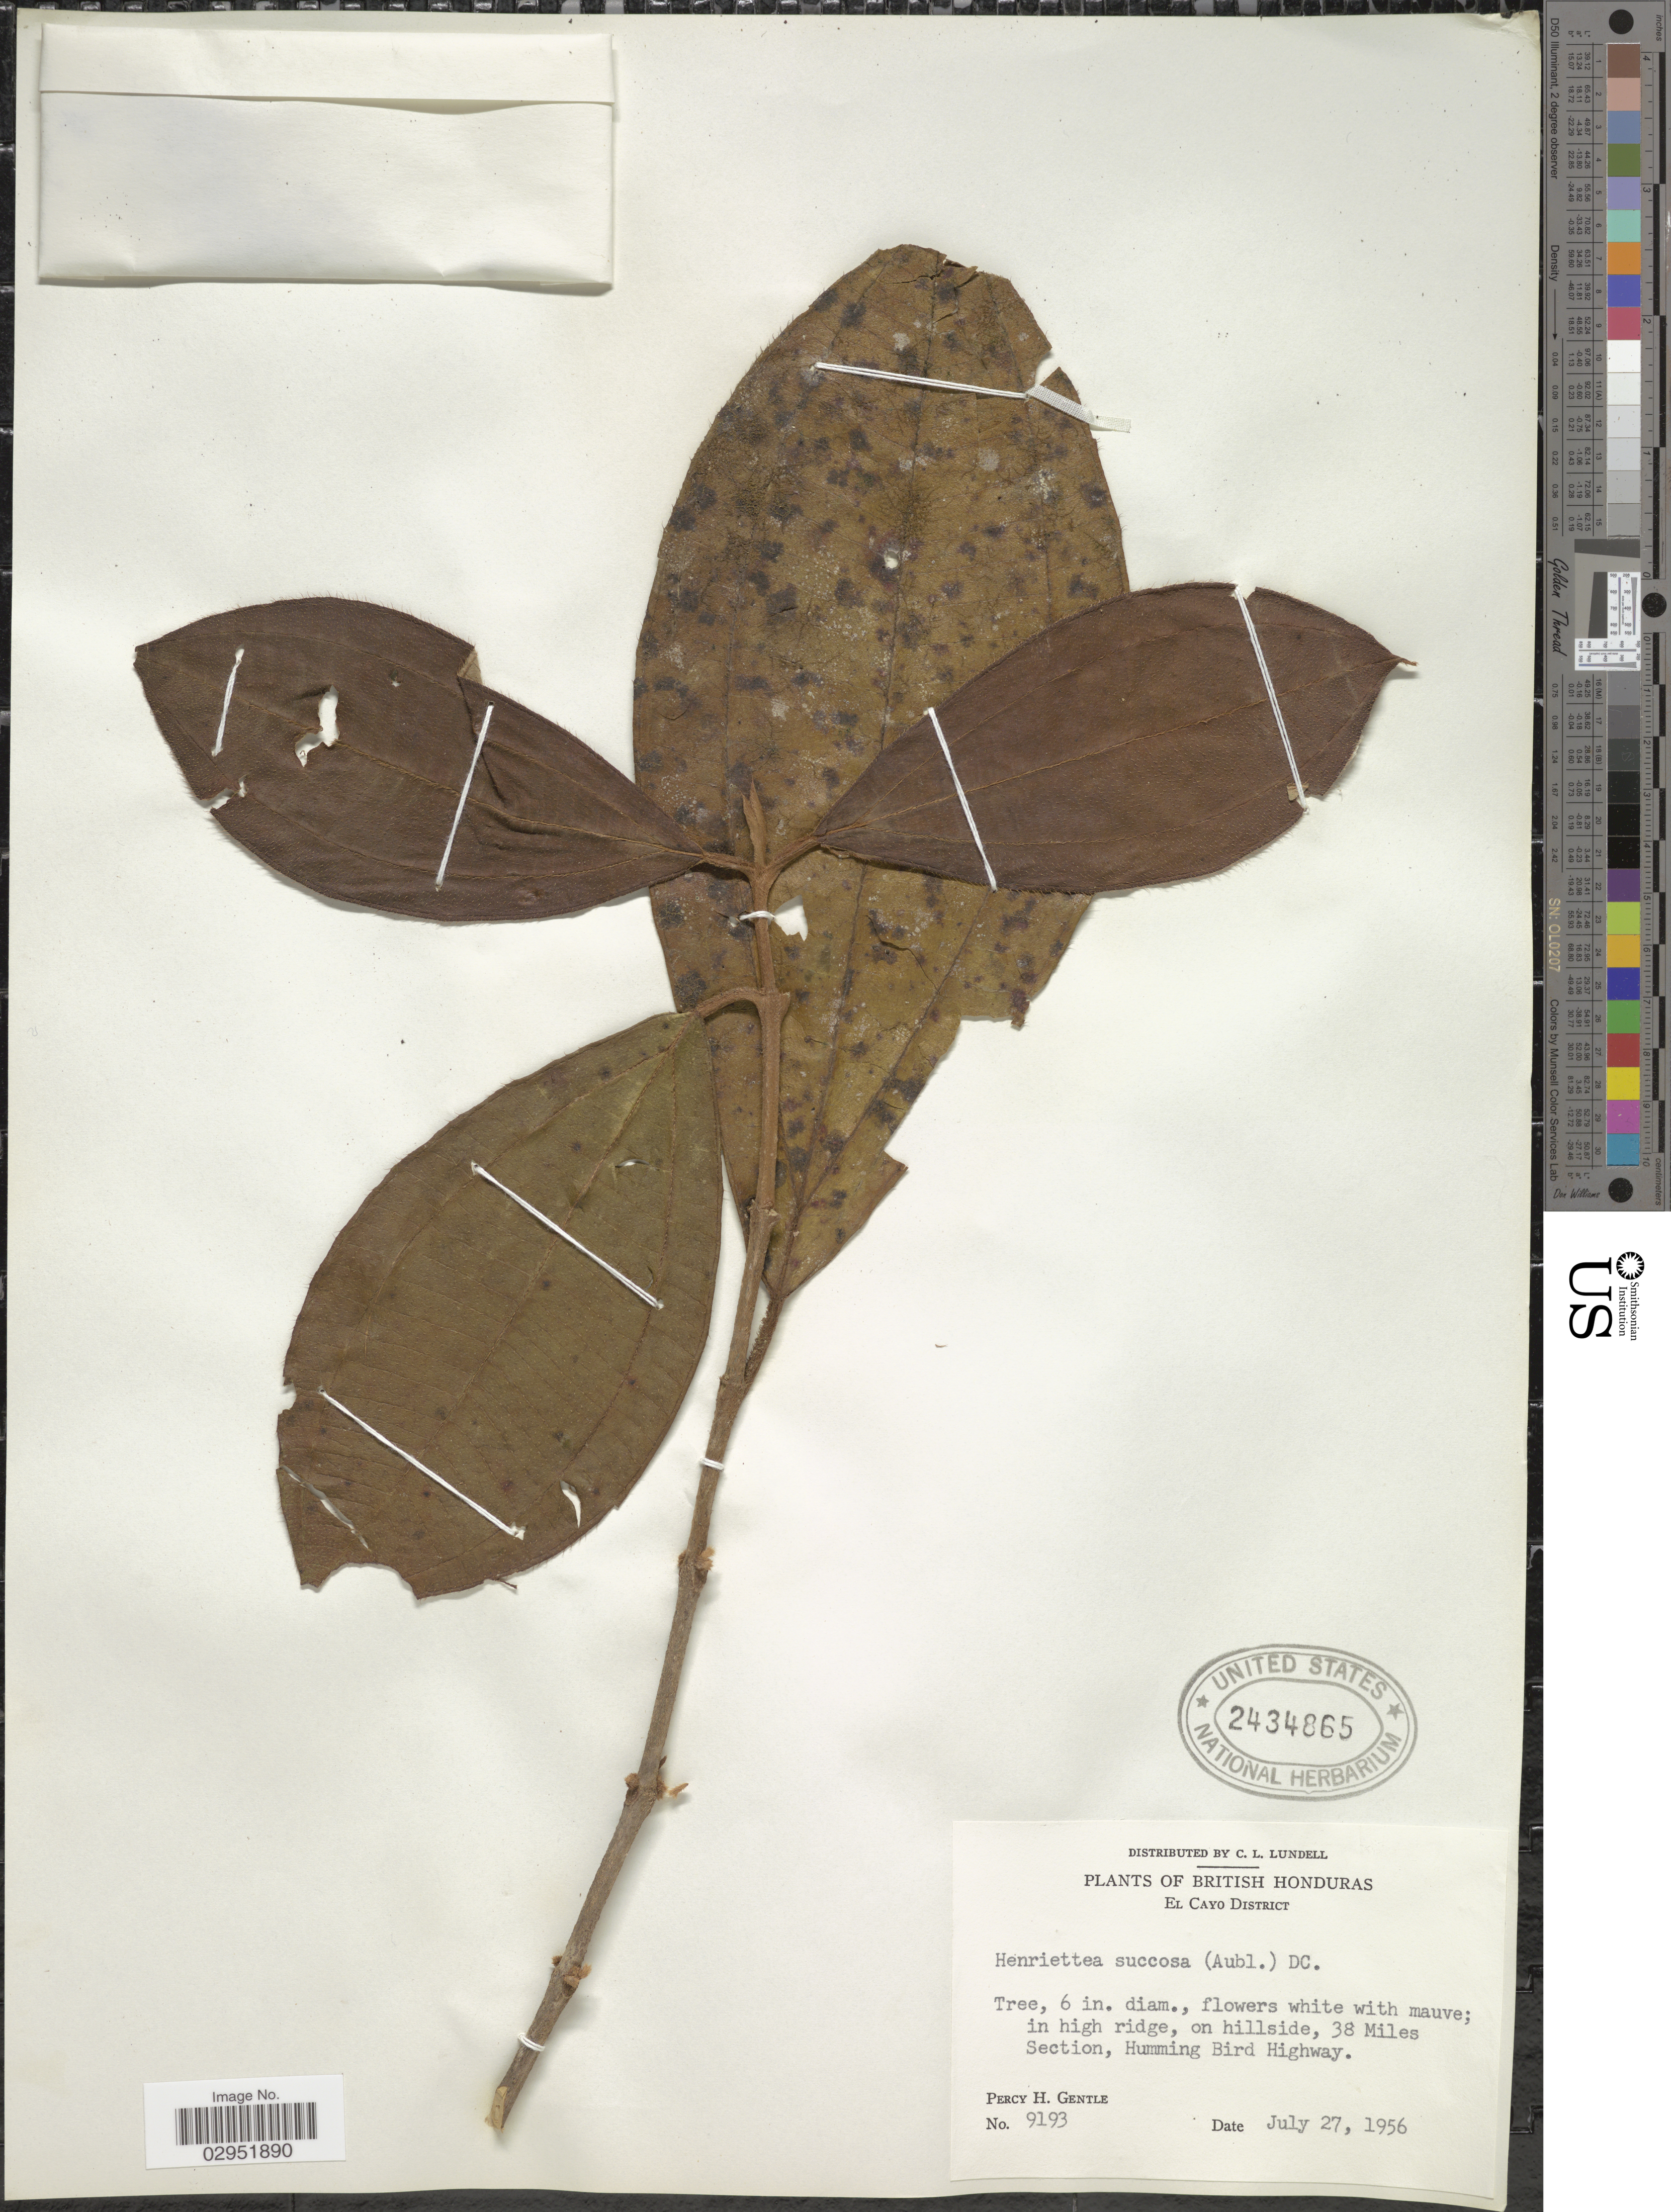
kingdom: Plantae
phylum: Tracheophyta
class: Magnoliopsida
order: Myrtales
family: Melastomataceae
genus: Henriettea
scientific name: Henriettea succosa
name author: (Aubl.) DC.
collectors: P. H. Gentle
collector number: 9193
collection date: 1956-07-27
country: Belize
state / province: Cayo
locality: British Honduras, El Cayo District, 38 Miles Section, Humming Bird Highway.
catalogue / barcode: US 2434865